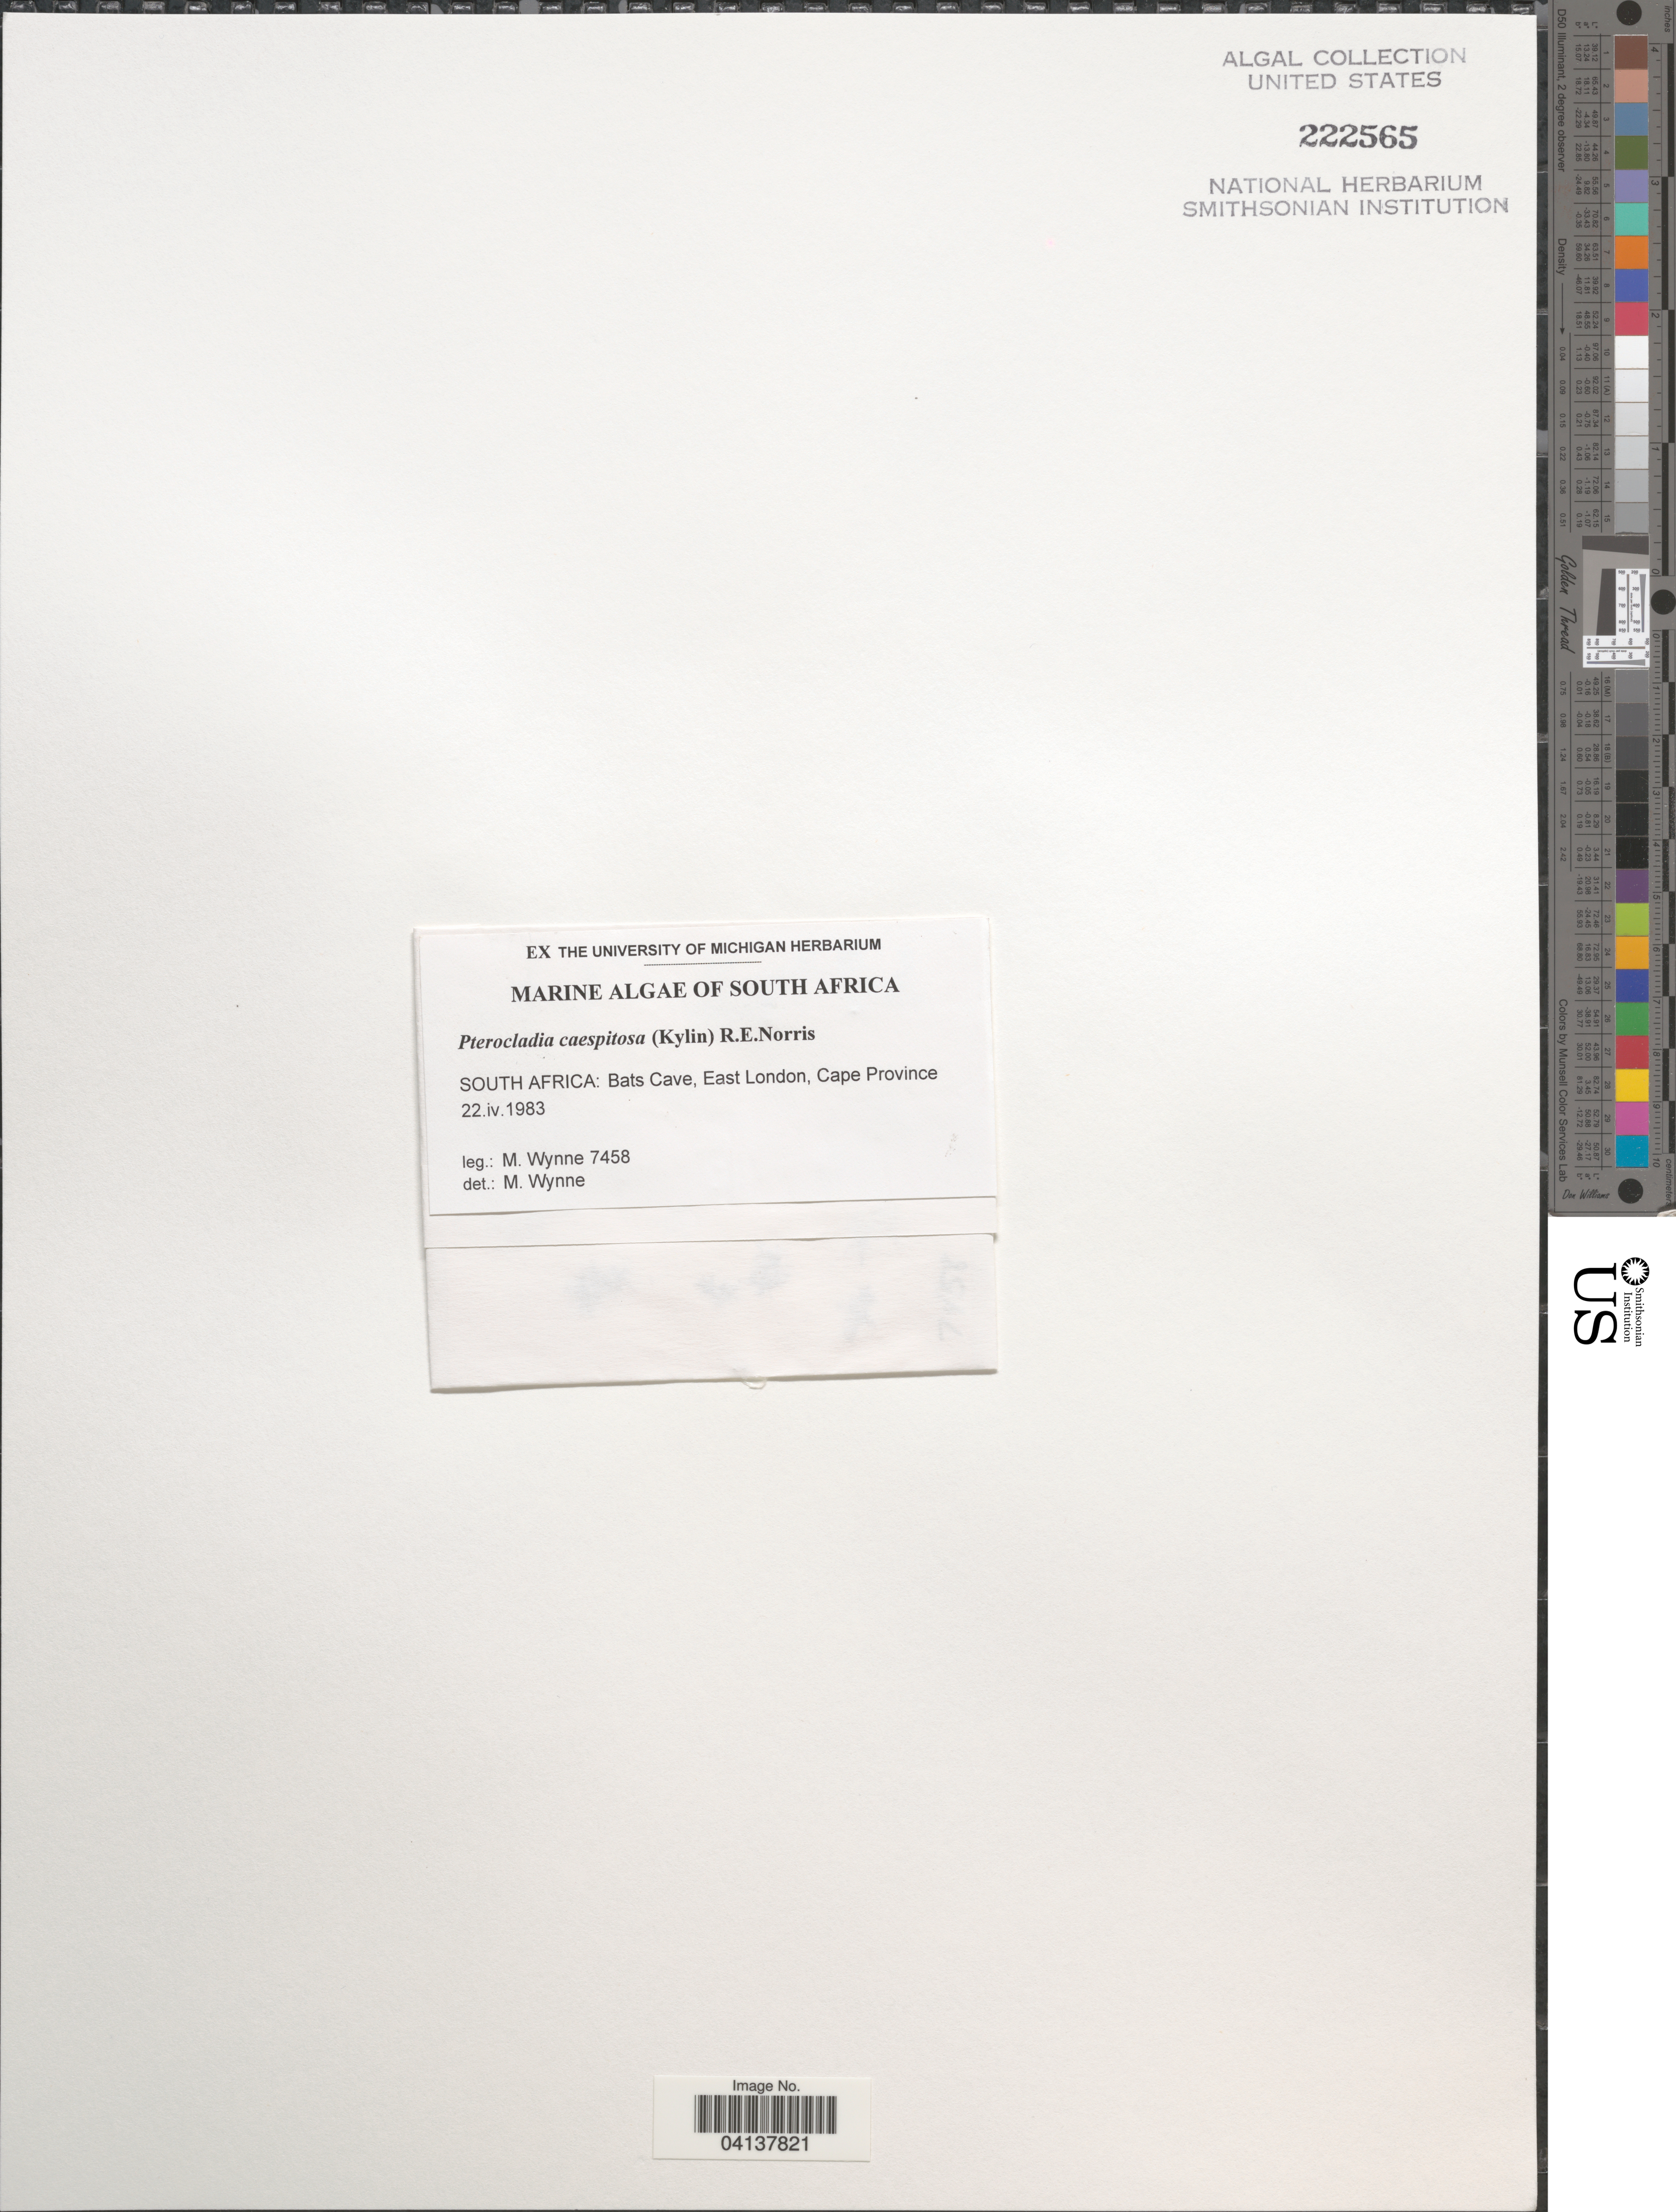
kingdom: Plantae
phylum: Rhodophyta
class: Florideophyceae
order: Gelidiales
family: Pterocladiaceae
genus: Pterocladia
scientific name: Pterocladia caespitosa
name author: (Kylin) R.E. Norris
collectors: M.J. Wynne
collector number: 7458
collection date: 1983-04-22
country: South Africa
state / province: Eastern Cape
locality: Bats Cave, East London.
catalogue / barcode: US 222565